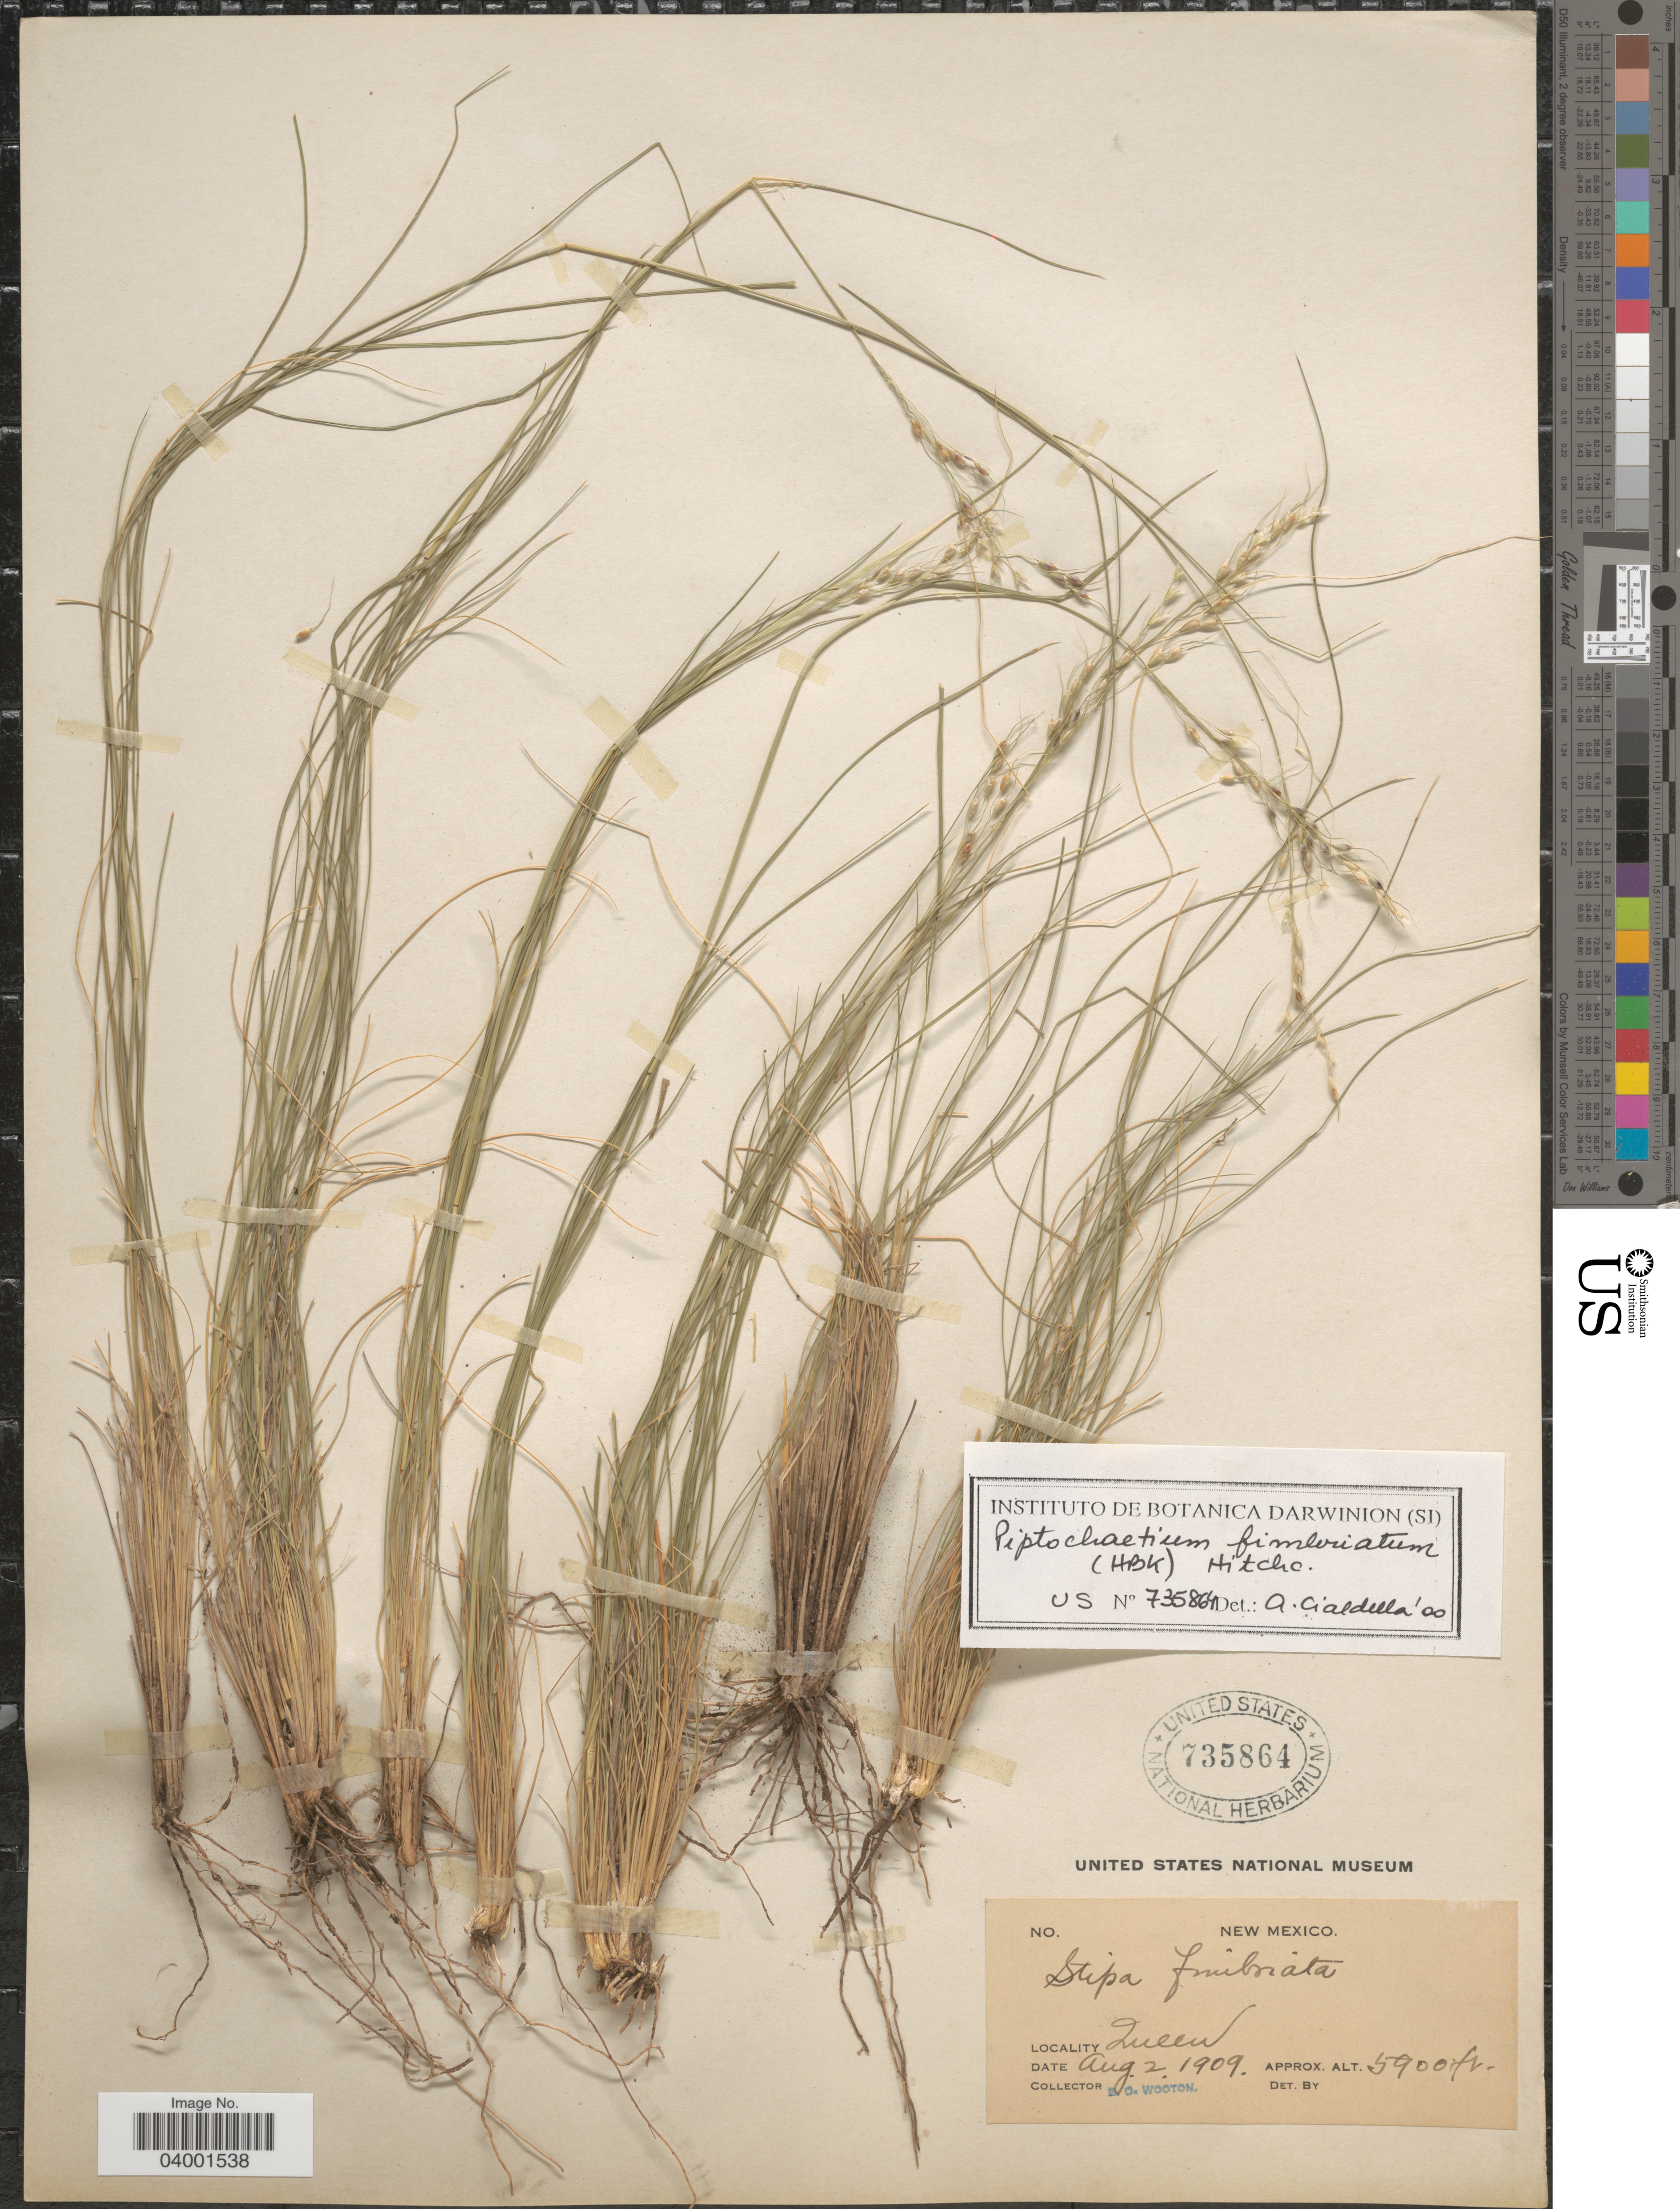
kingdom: Plantae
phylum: Tracheophyta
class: Liliopsida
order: Poales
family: Poaceae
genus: Piptochaetium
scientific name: Piptochaetium fimbriatum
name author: (Kunth) Hitchc.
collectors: E. O. Wooton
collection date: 1909-08-02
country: United States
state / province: New Mexico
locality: Queen.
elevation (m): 1798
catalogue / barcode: US 735864